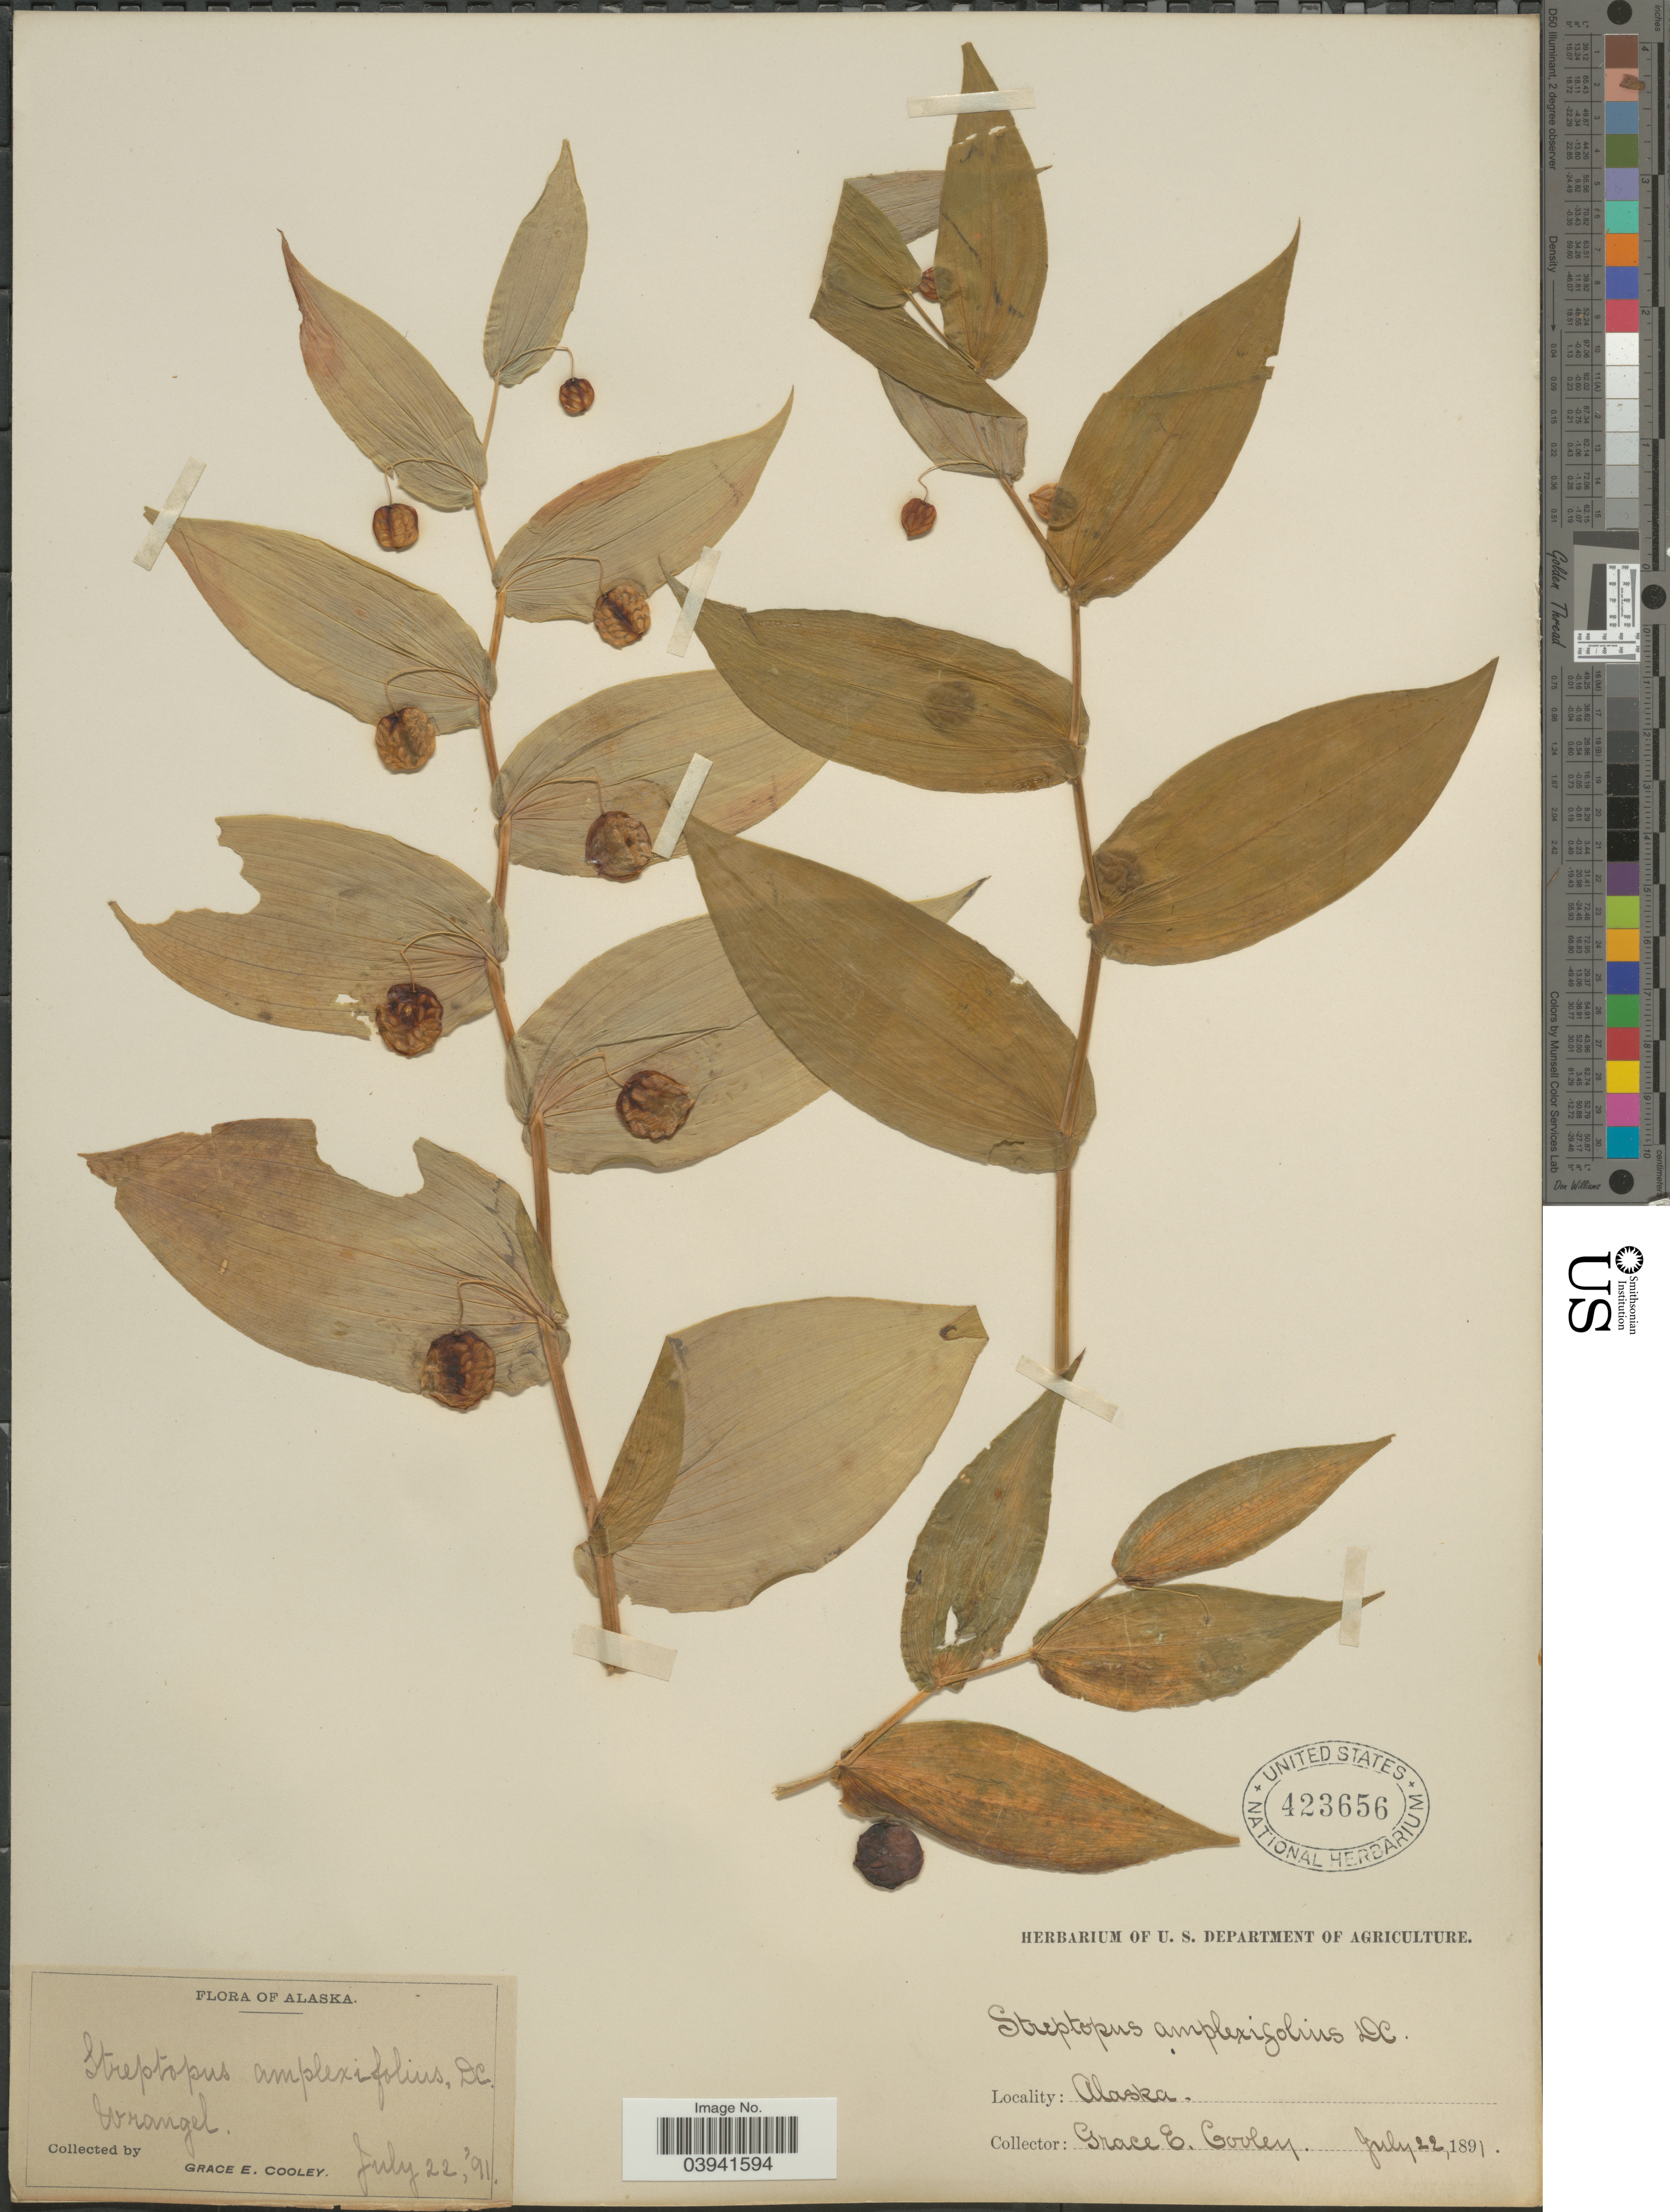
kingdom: Plantae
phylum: Tracheophyta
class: Liliopsida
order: Liliales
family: Liliaceae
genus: Streptopus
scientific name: Streptopus amplexifolius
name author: (L.) DC.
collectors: G. E. Cooley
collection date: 1891-07-22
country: United States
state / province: Alaska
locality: Wrangell.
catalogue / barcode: US 423656